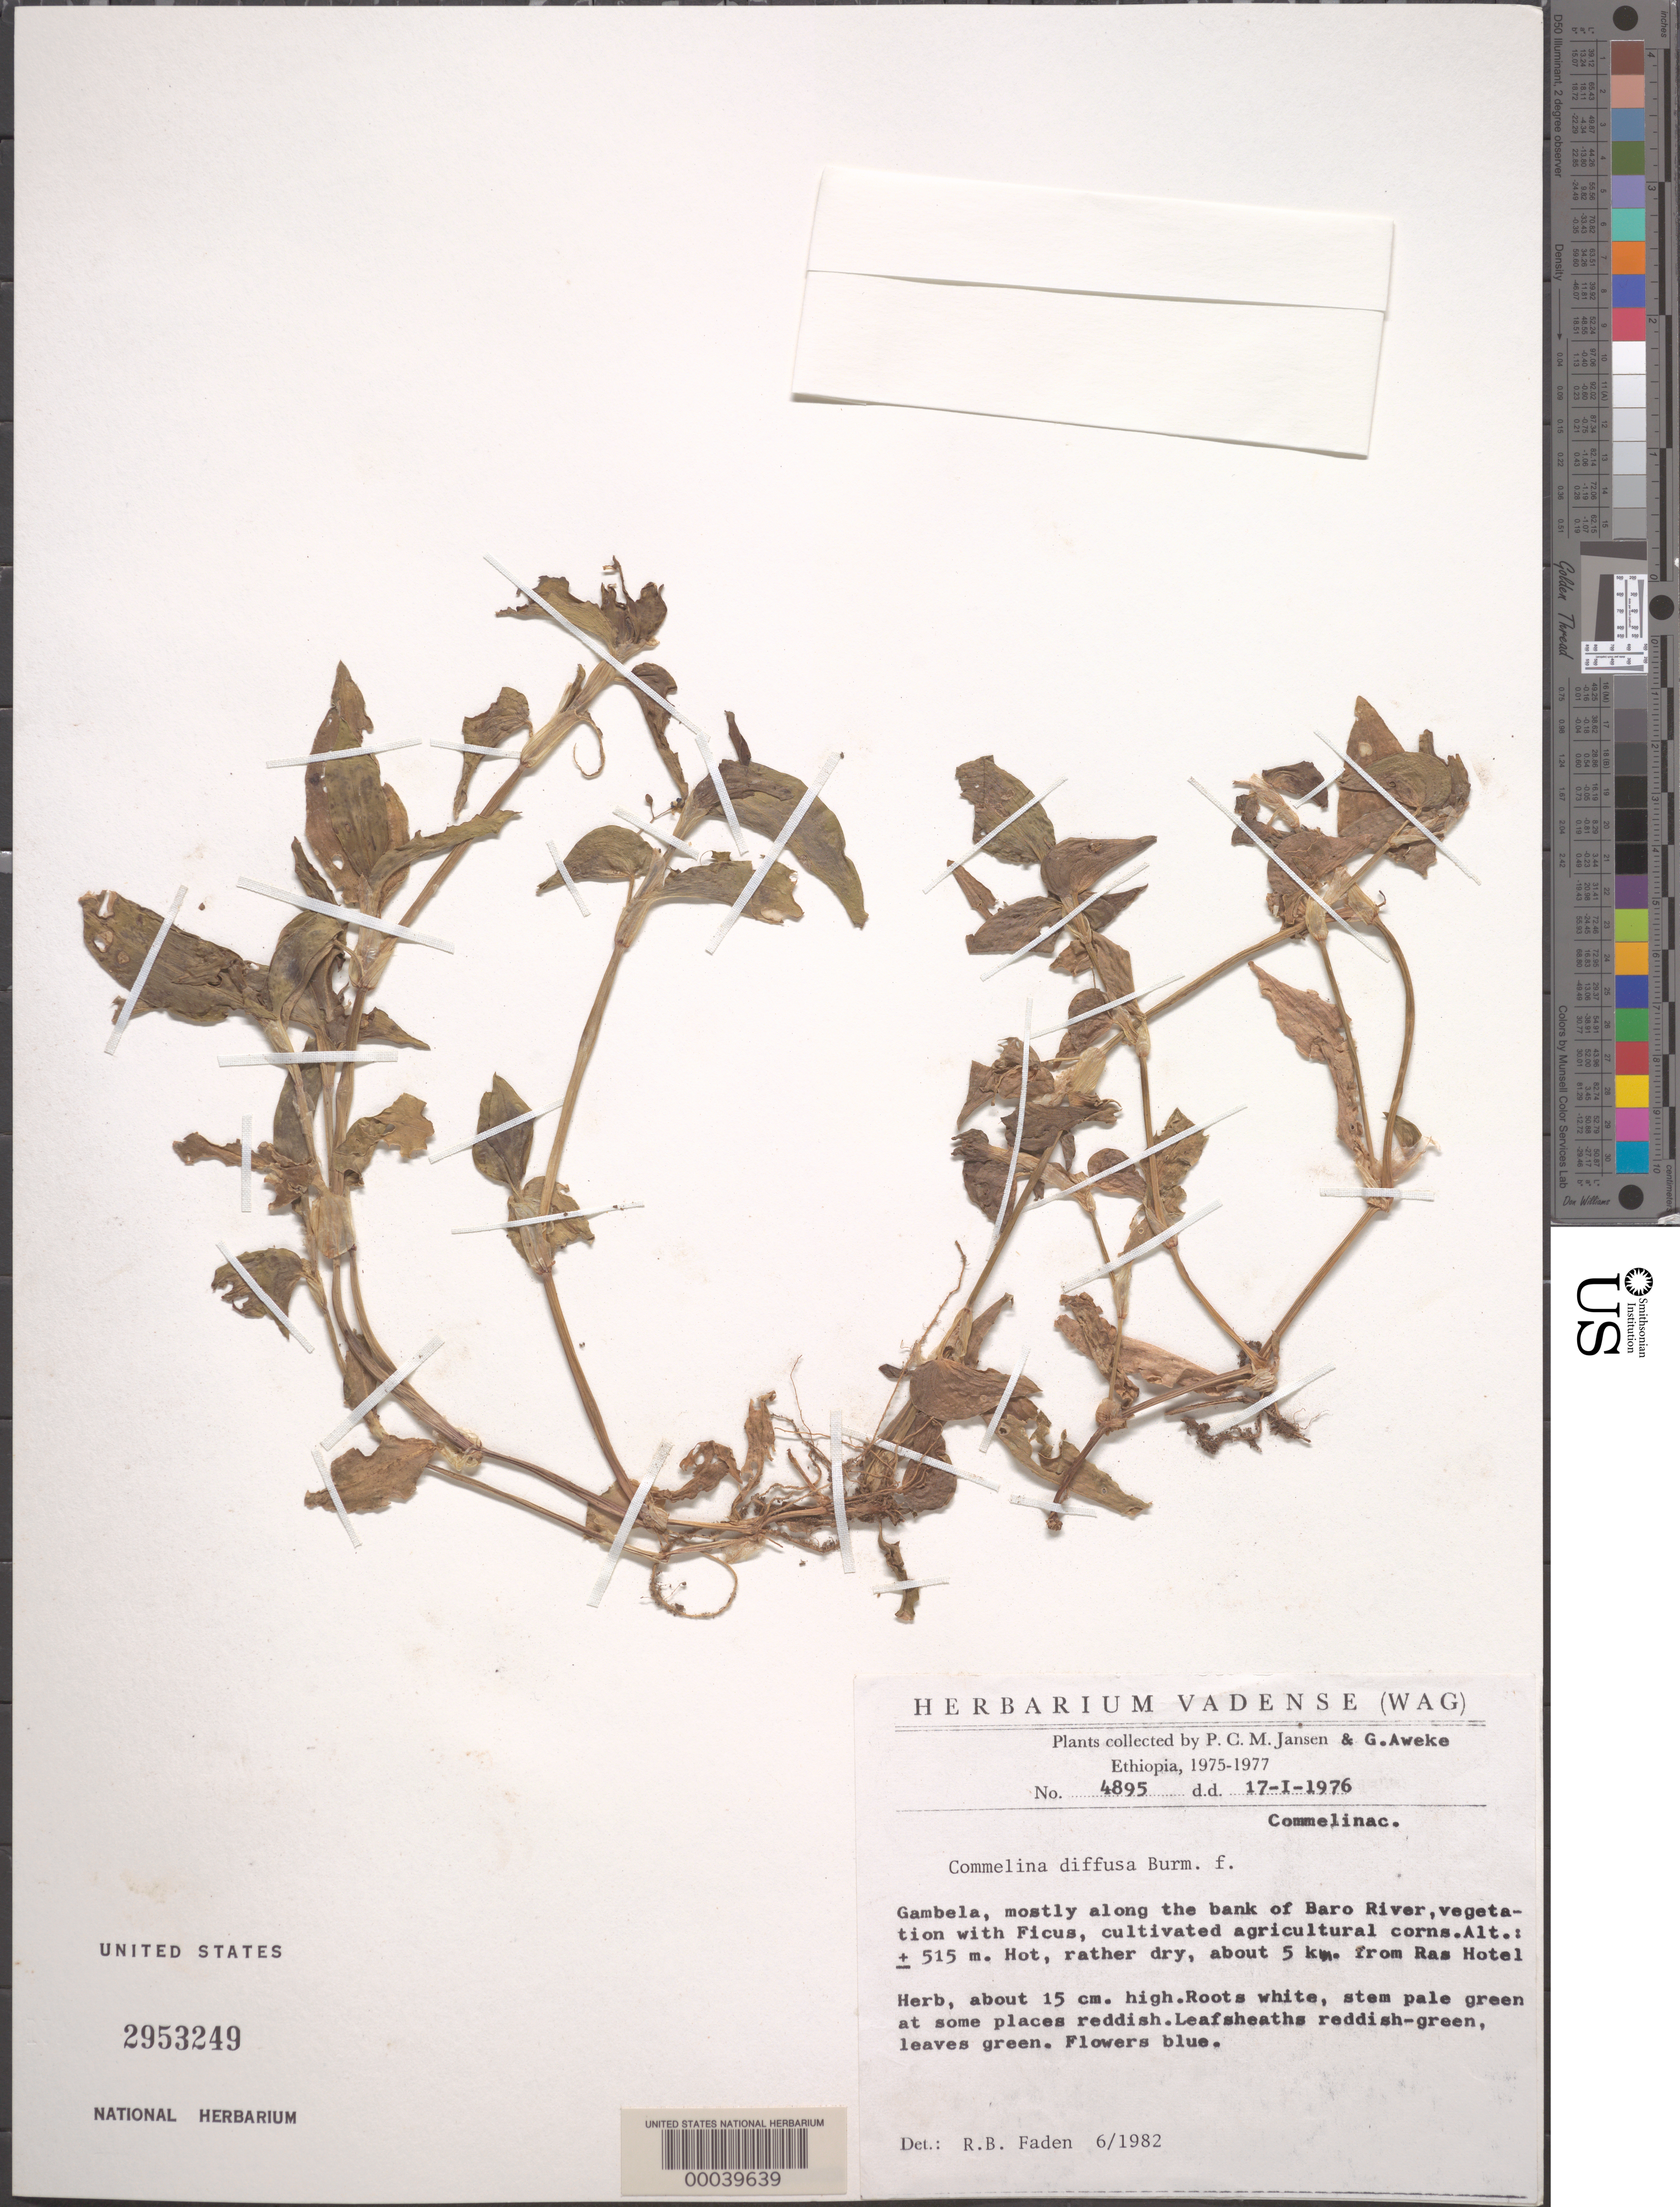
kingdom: Plantae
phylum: Tracheophyta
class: Liliopsida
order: Commelinales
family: Commelinaceae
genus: Commelina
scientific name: Commelina diffusa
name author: Burm. f.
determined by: Faden, Robert B., (US), Smithsonian Institution - National Museum of Natural History (UNITED STATES)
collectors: P. Jansen & G. Aweke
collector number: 4895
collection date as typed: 17 Jan 1976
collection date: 1976-01-17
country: Ethiopia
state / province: Gambela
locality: Gambela, Baro River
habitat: River bank, cultivated soil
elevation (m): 515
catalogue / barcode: US 2953249